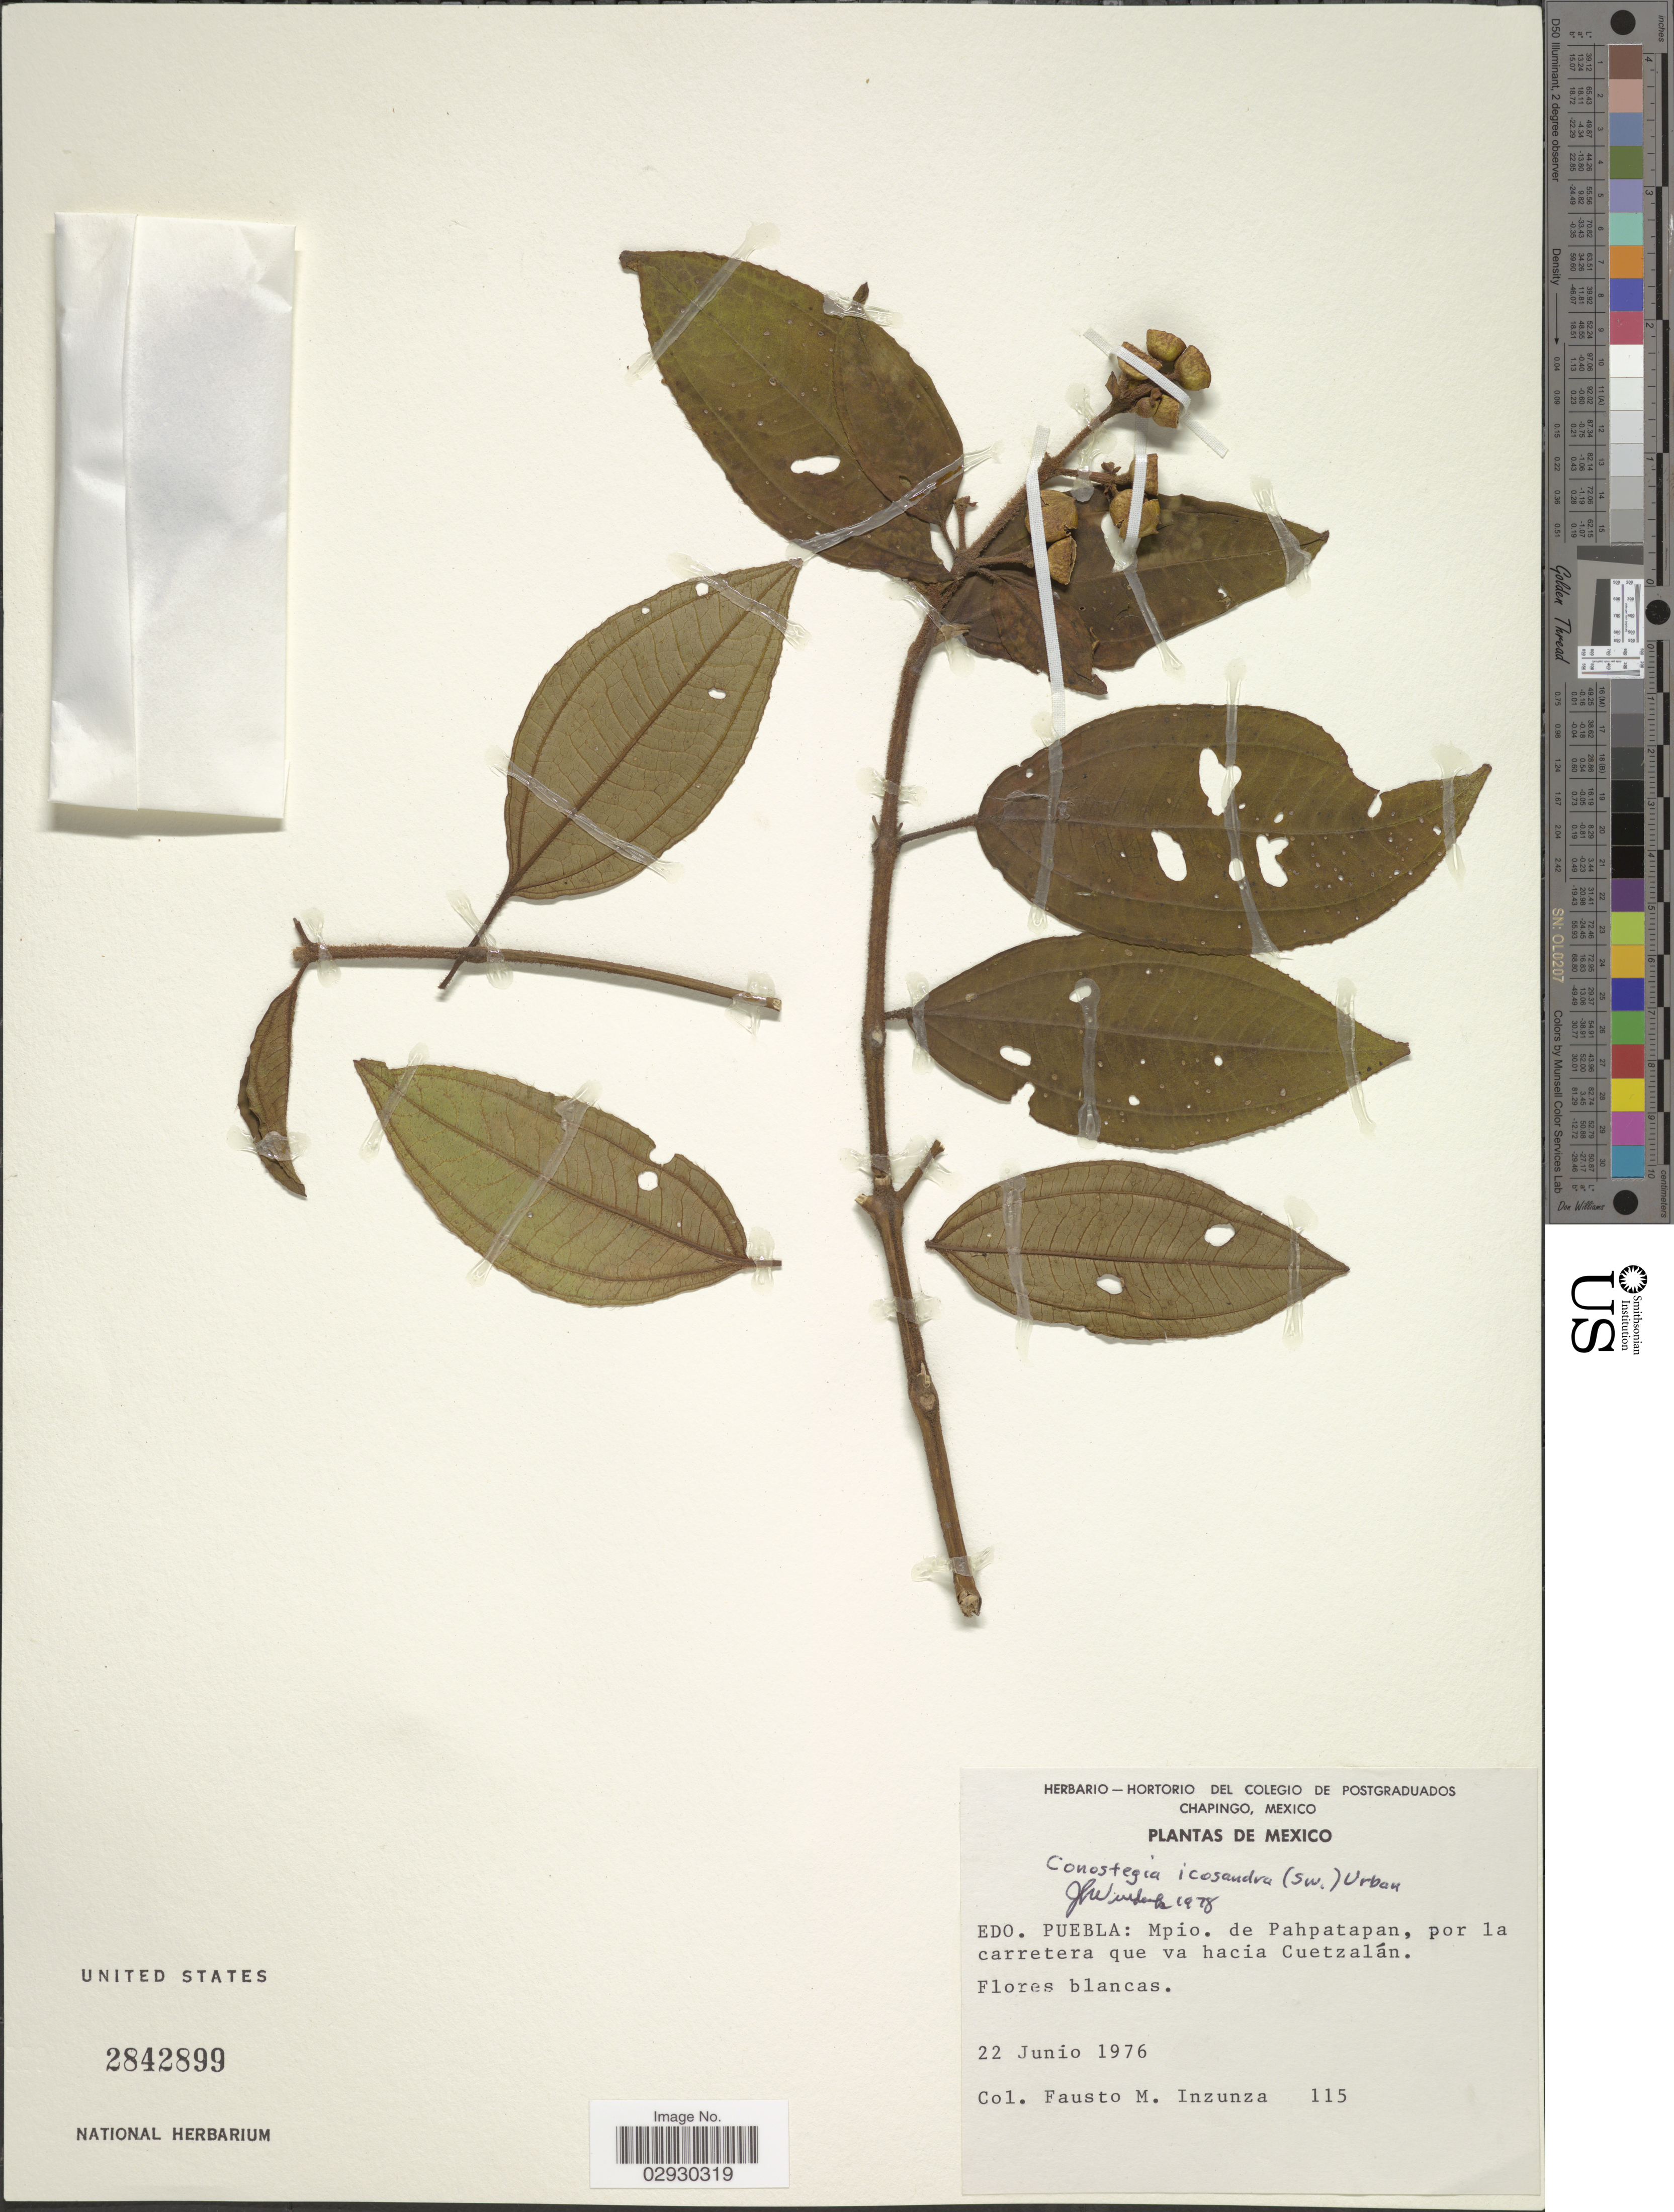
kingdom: Plantae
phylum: Tracheophyta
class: Magnoliopsida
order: Myrtales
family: Melastomataceae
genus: Conostegia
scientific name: Conostegia icosandra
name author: (Sw.) Urb.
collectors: F. Inzunza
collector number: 115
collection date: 1976-06-22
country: Mexico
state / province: Puebla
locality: Edo. Puebla: Mpio. de Pahpatapan, por la carretera que va hacia Cuetzalán.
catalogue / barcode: US 2842899